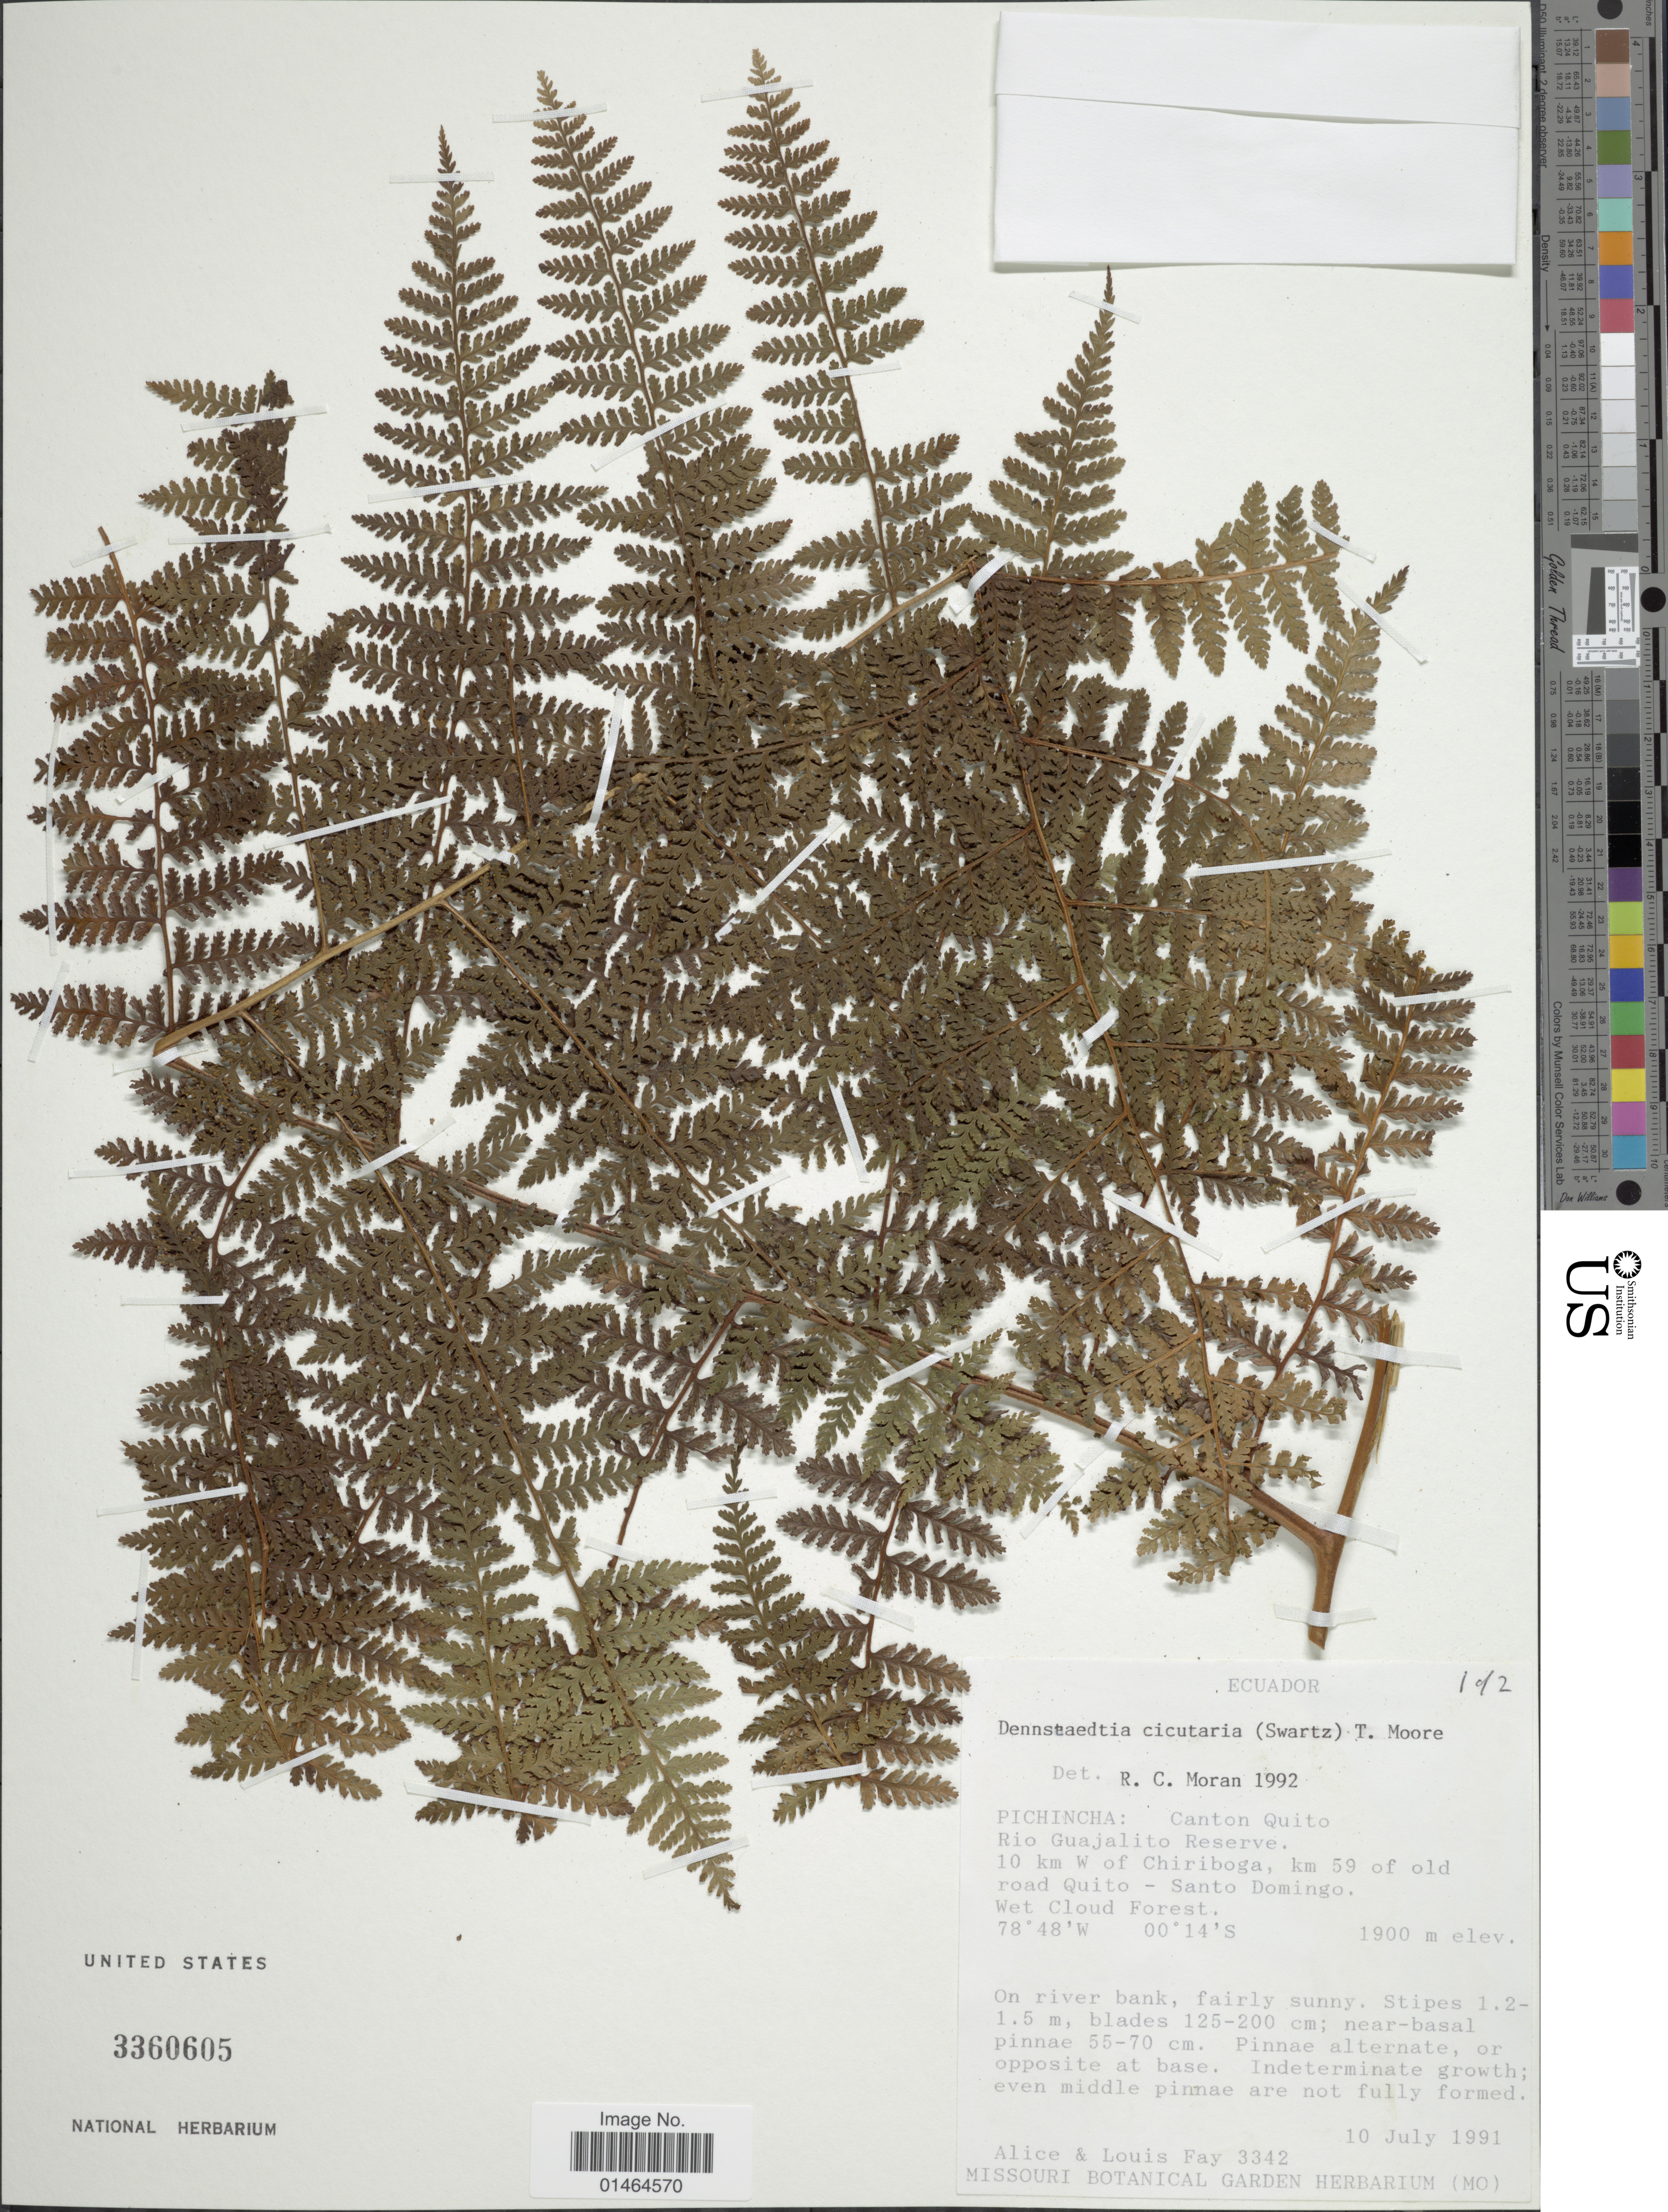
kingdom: Plantae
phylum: Tracheophyta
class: Polypodiopsida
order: Polypodiales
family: Dennstaedtiaceae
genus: Dennstaedtia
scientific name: Dennstaedtia cicutaria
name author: (Sw.) T. Moore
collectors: A. Fay & L. Fay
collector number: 3342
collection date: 1991-07-10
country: Ecuador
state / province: Pichincha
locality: Canton Quito. Rio Guajalito Reserve. 10 km W of Chiriboga, km 59 of old road Quito - Santo Domingo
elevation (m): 1900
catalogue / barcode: US 3360605